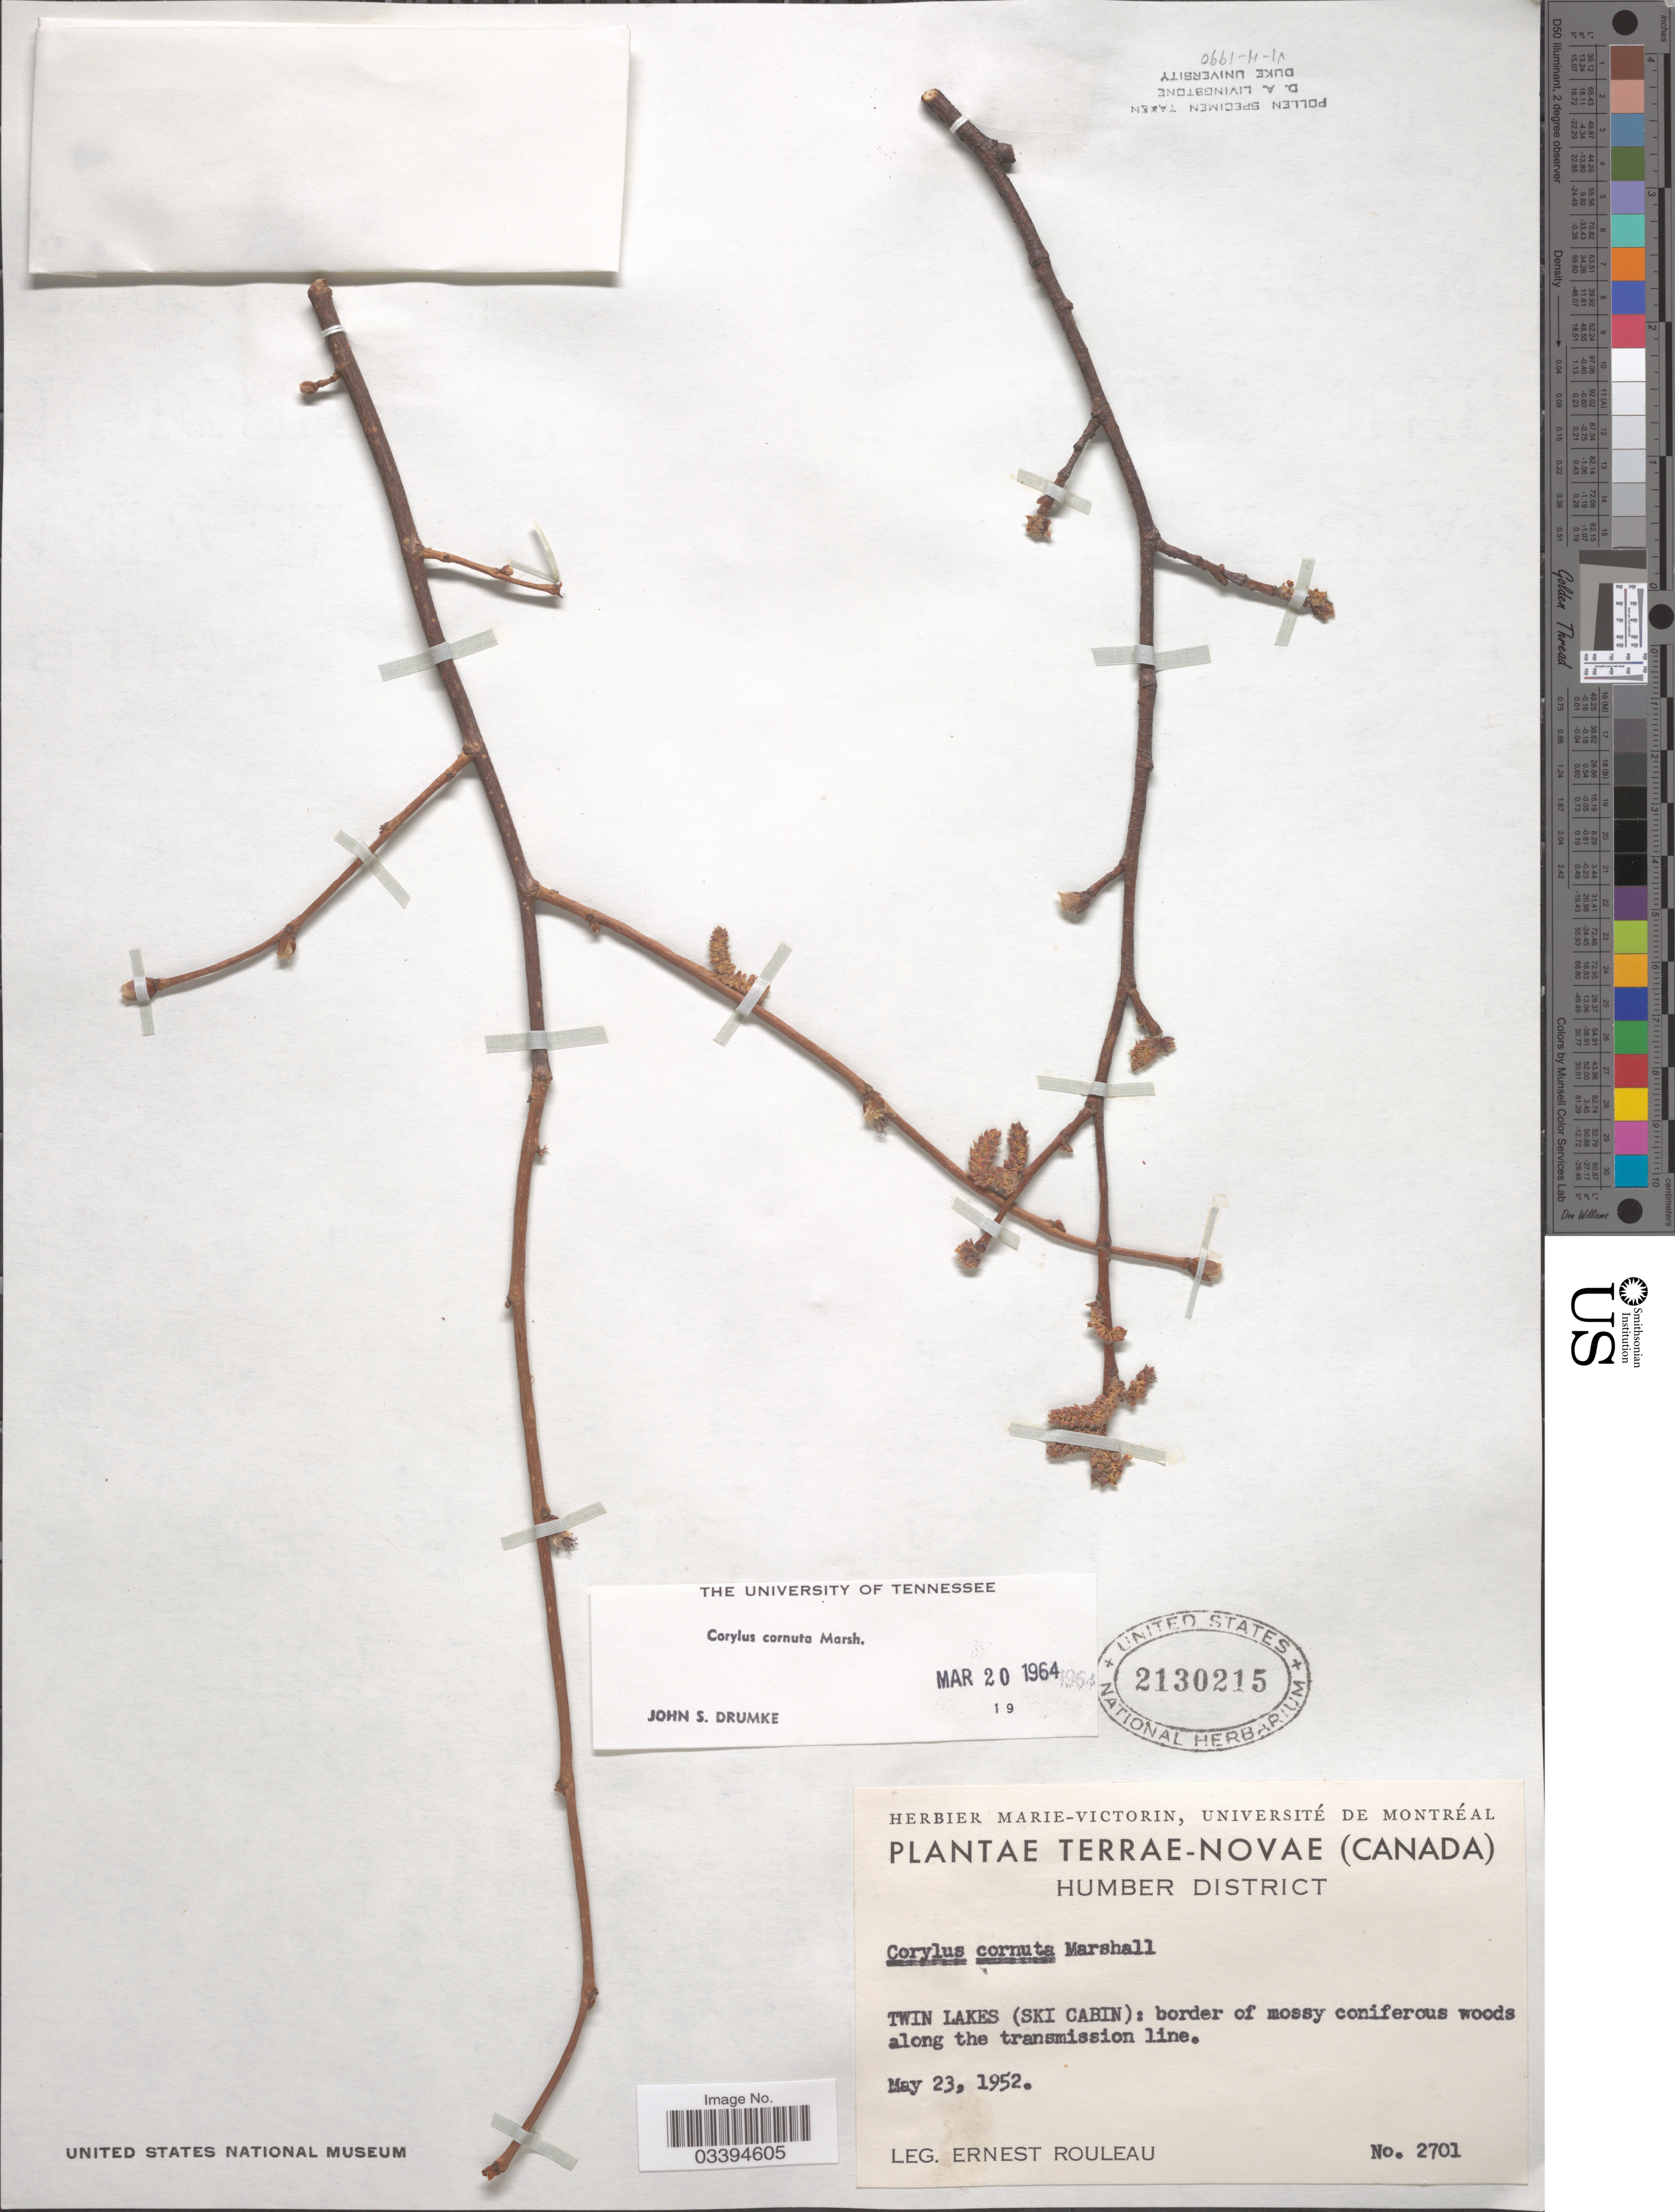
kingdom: Plantae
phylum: Tracheophyta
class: Magnoliopsida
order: Fagales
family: Betulaceae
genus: Corylus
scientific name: Corylus cornuta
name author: Marshall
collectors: J. Rouleau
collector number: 2701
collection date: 1952-05-23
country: Canada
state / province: Newfoundland and Labrador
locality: Terrae-Novae. Humber District. Twin Lakes (Ski Cabin): border of mossy coniferous woods along the transmission line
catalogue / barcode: US 2130215